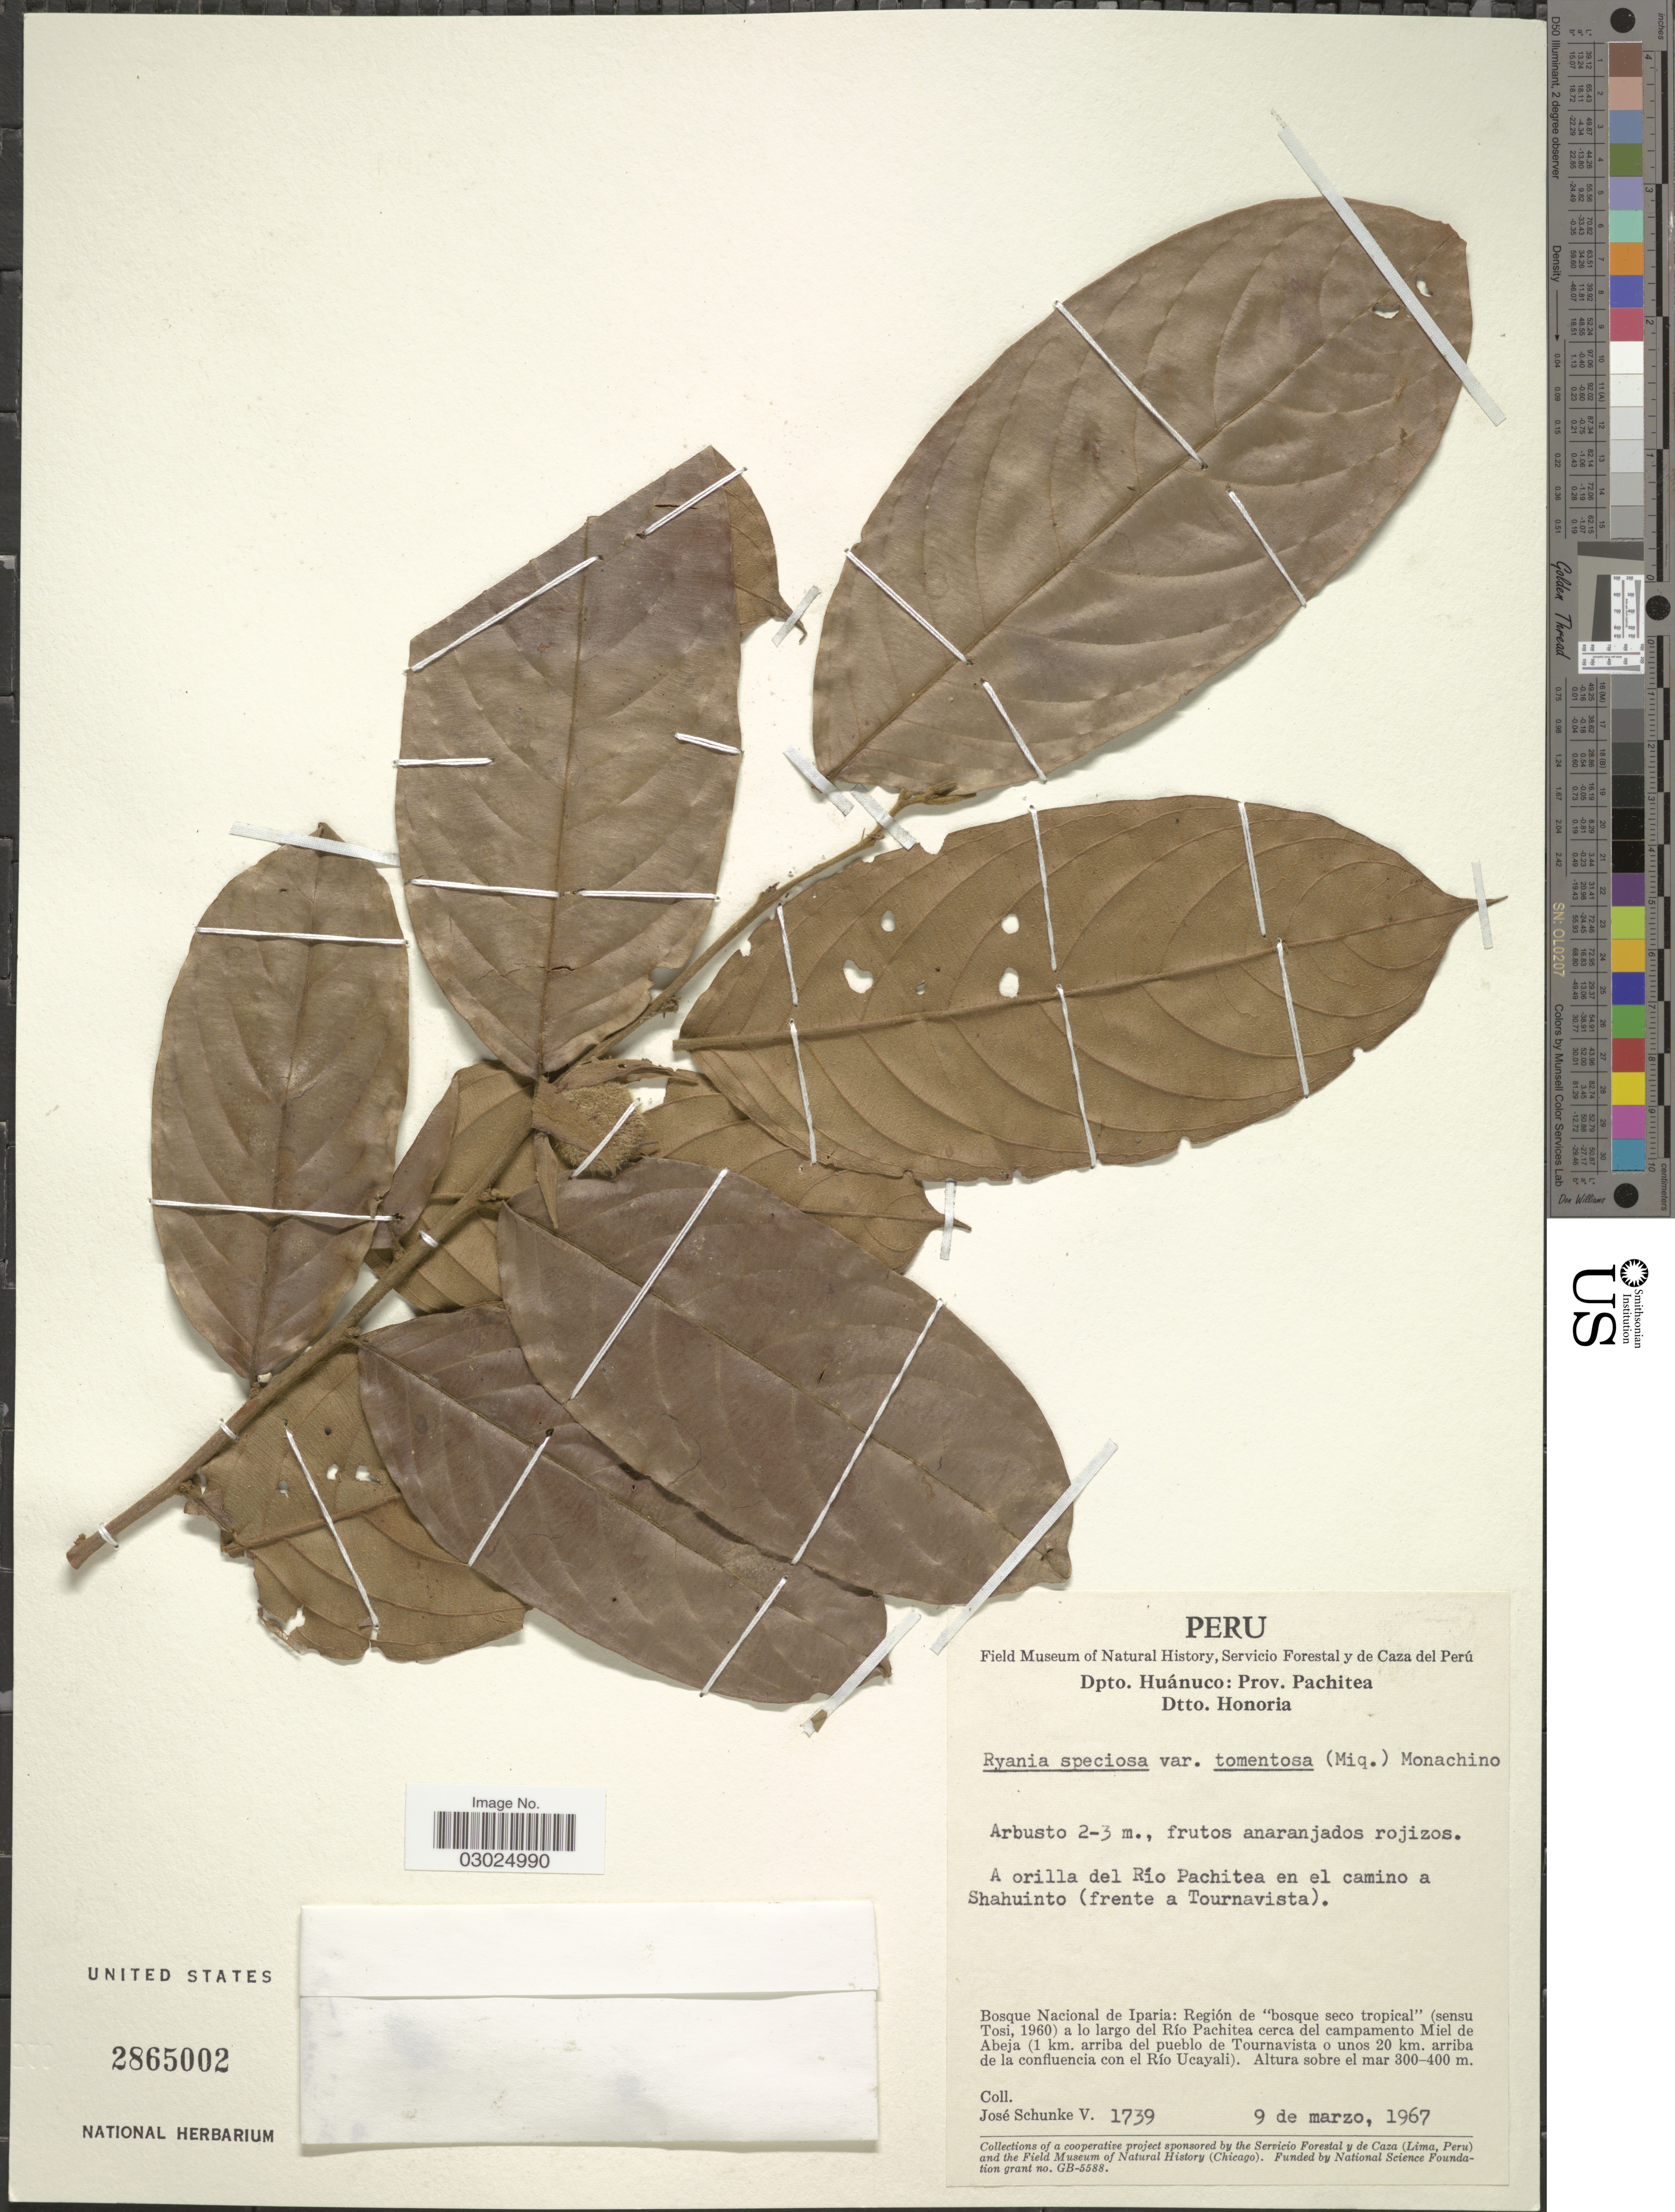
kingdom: Plantae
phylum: Tracheophyta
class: Magnoliopsida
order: Malpighiales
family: Salicaceae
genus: Ryania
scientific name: Ryania speciosa var. tomentosa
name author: (Miq.) Monach.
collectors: J. Schunke Vigo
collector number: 1739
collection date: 1967-03-09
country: Peru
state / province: Huánuco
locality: Dpto. Huánuco: Prov. Pachitea. Dtto. Honoria. Bosque Nacional de Iparia: Región de "bosque seco tropical" (sensu Tosi, 1960) a lo largo del Río Pachitea cerca del campamento Miel de Abeja (1 km. arriba del pueblo de Tournavista o unos 20 km. arriba de la confluencia con el Río Ucayali).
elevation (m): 300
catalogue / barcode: US 2865002